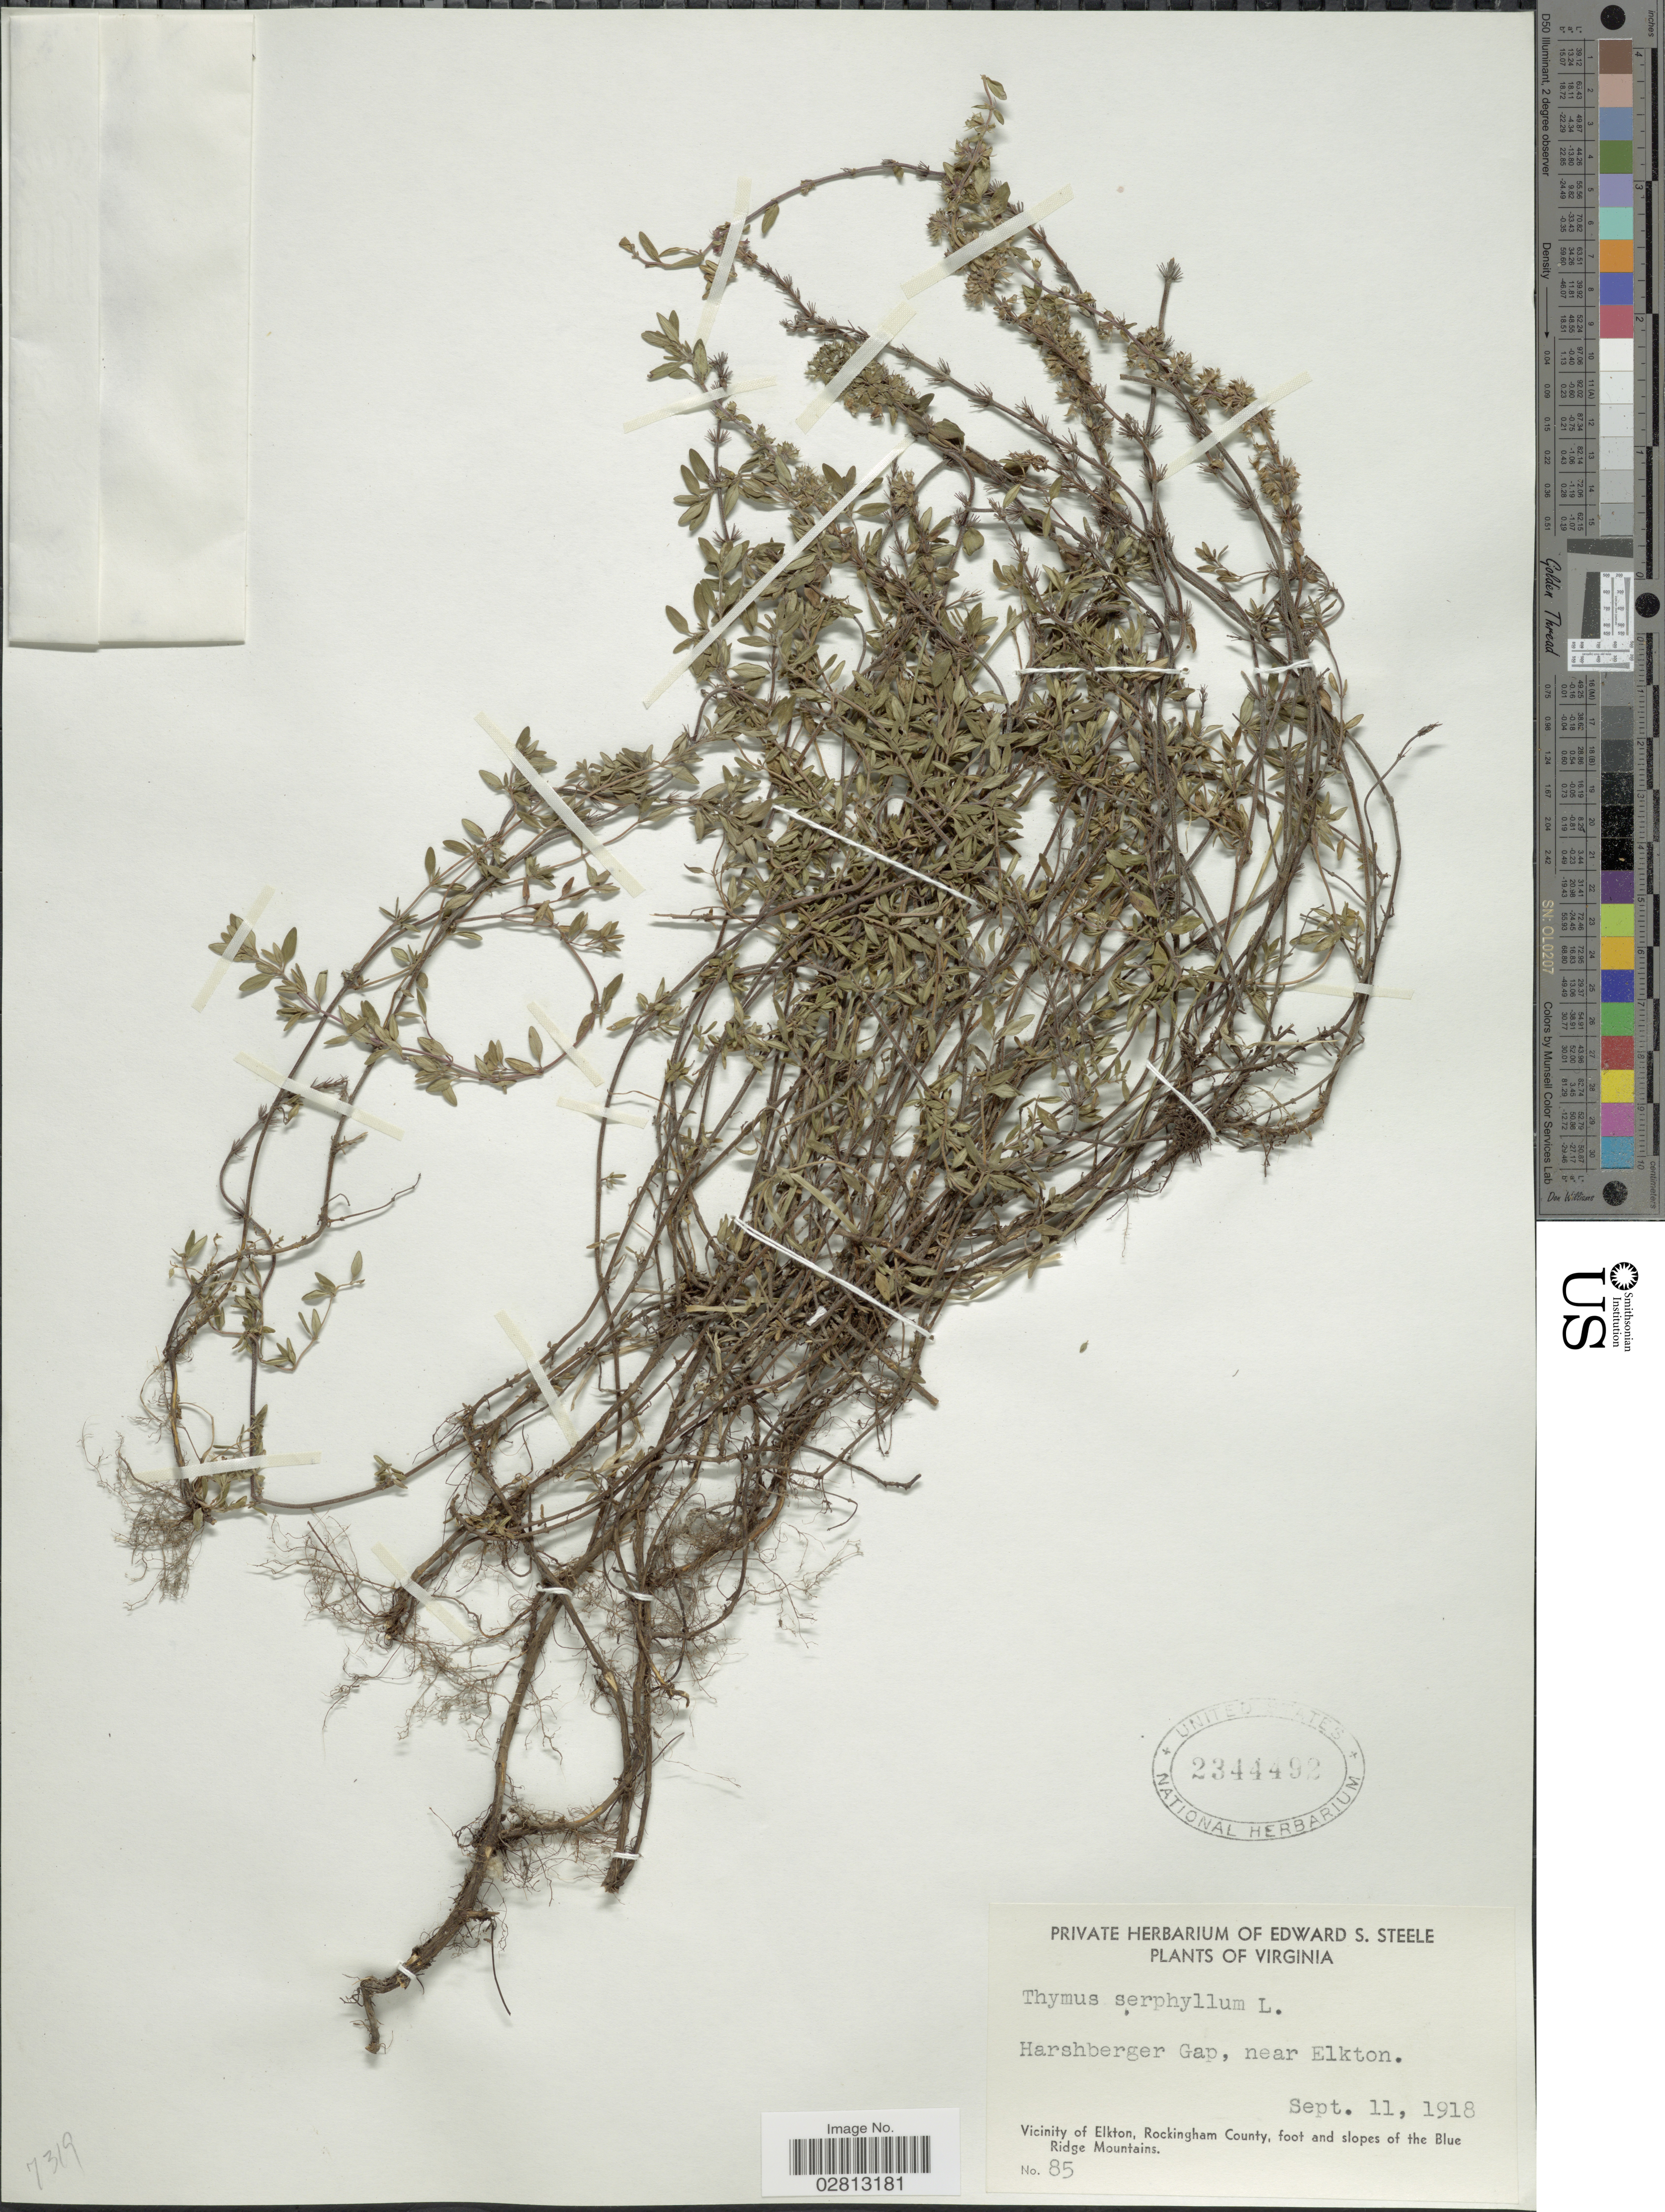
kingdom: Plantae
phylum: Tracheophyta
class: Magnoliopsida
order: Lamiales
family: Lamiaceae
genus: Thymus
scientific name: Thymus serpyllum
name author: L.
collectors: ex herb. Edward S. Steele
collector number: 85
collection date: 1918-09-11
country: United States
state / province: Virginia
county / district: Rockingham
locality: Harshberger Gap, near Elkton, Vicinity of Elkton, Rockingham County, foot and slopes of the Blue Ridge Mountains.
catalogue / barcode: US 2344492